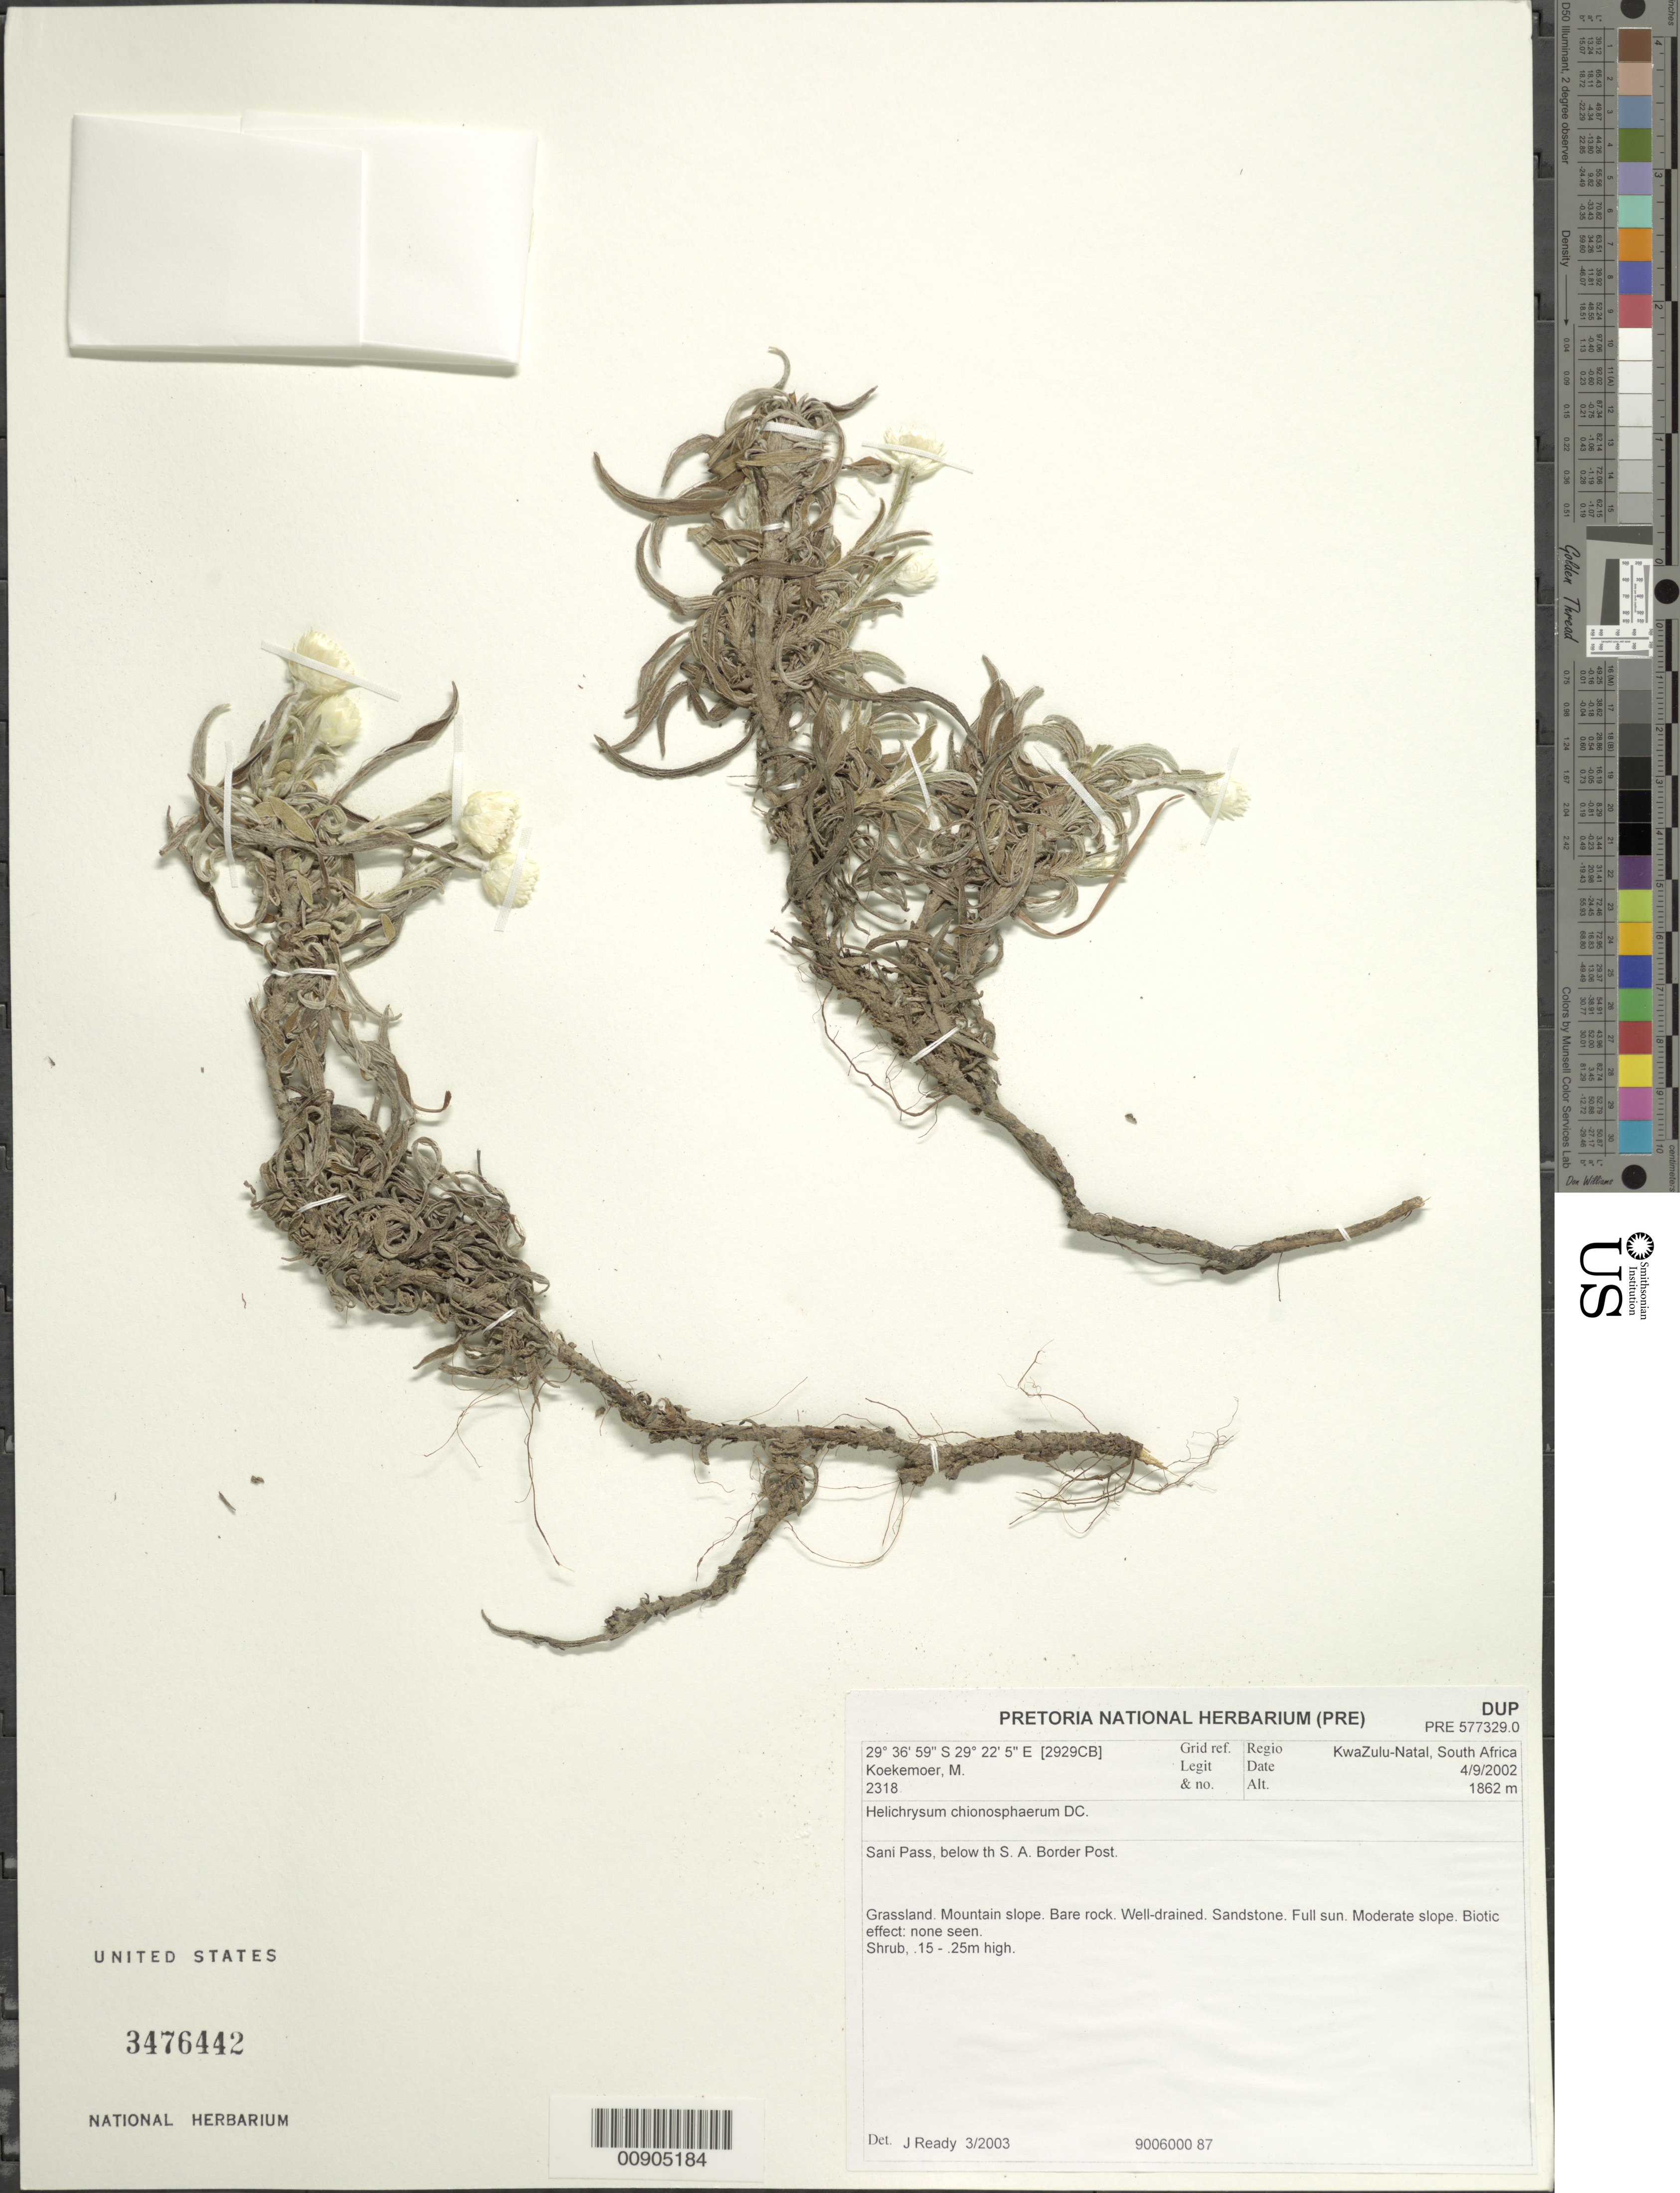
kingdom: Plantae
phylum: Tracheophyta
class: Magnoliopsida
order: Asterales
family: Asteraceae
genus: Helichrysum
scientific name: Helichrysum chionosphaerum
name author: DC.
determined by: Ready, J.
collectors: M. Koekemoer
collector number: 2318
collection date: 2002-09-04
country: South Africa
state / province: KwaZulu-Natal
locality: Sani Pass, below the S.A. Border Post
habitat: Grassland, mountain slope, bare rock, well-drained, sand, sandstone, full sun, moderate slope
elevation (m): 1862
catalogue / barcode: US 3476442